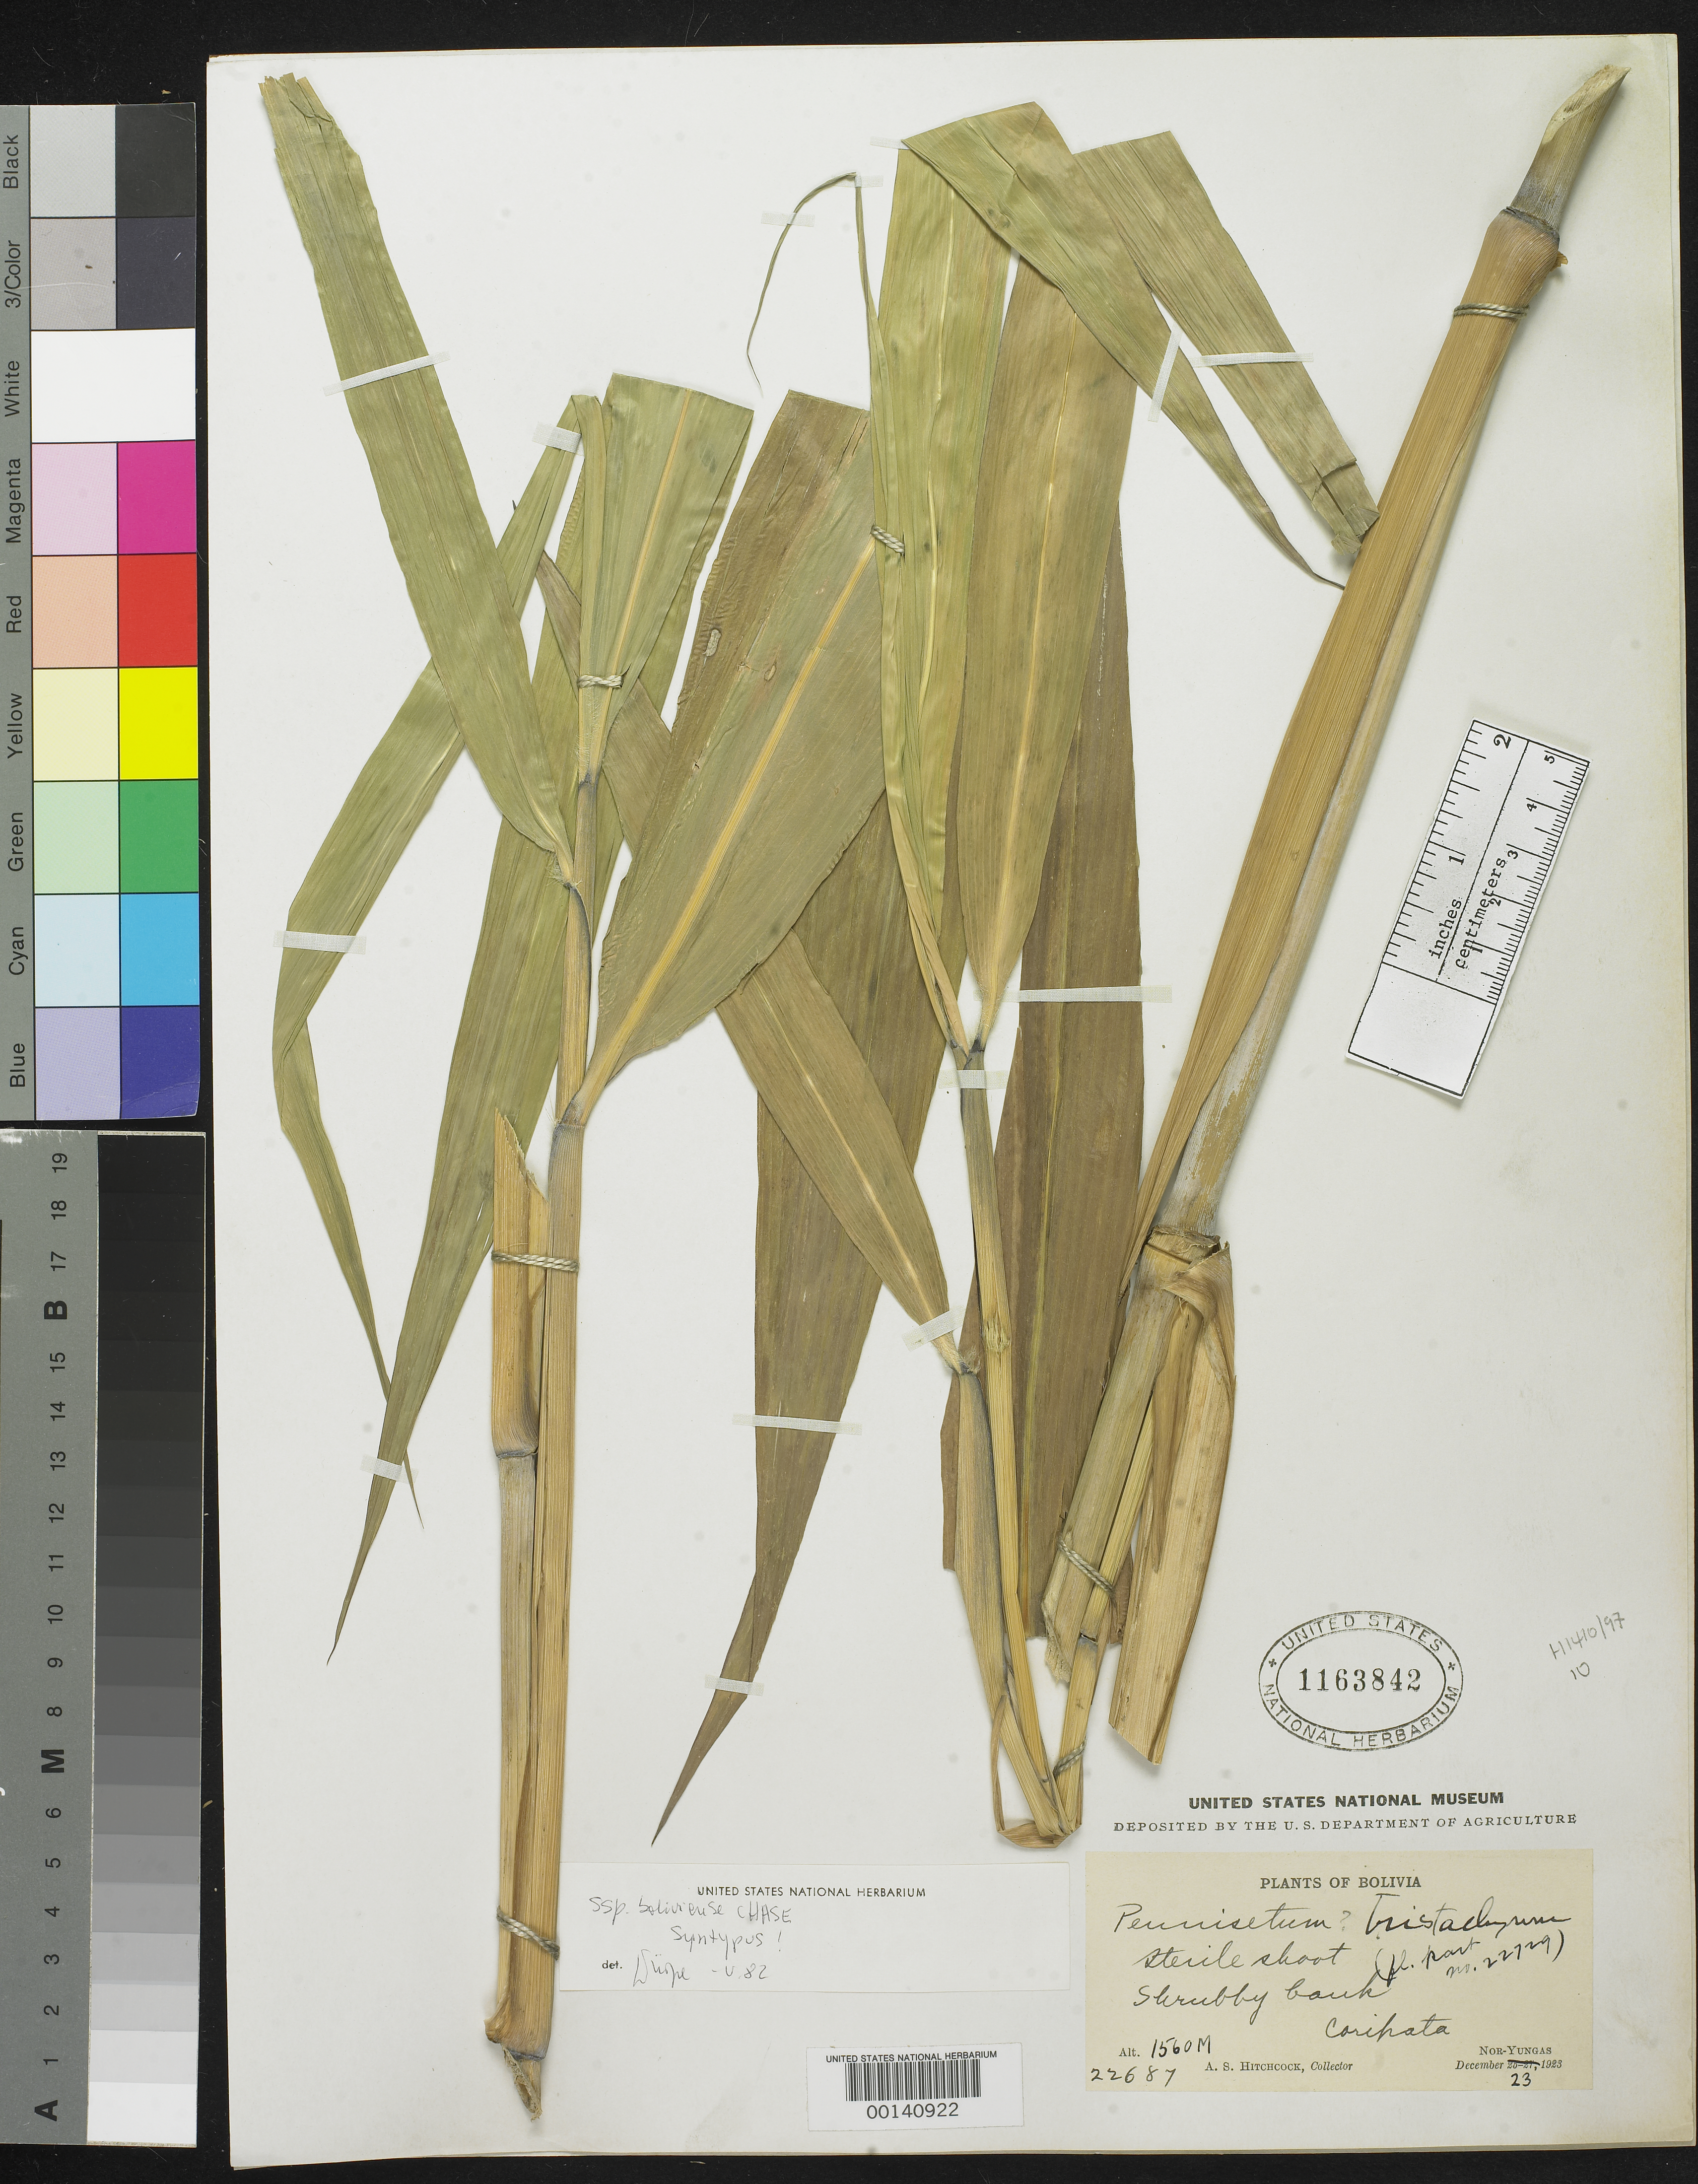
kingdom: Plantae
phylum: Tracheophyta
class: Liliopsida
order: Poales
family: Poaceae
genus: Pennisetum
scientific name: Pennisetum tristachyum subsp. boliviense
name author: Chase in Hitchc.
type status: Syntype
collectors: A. S. Hitchcock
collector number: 22687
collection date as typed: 23 Dec 1923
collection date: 1923-12-23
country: Bolivia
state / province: La Paz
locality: Nor-Yungas, Coripata.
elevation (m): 1560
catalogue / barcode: US 1163842